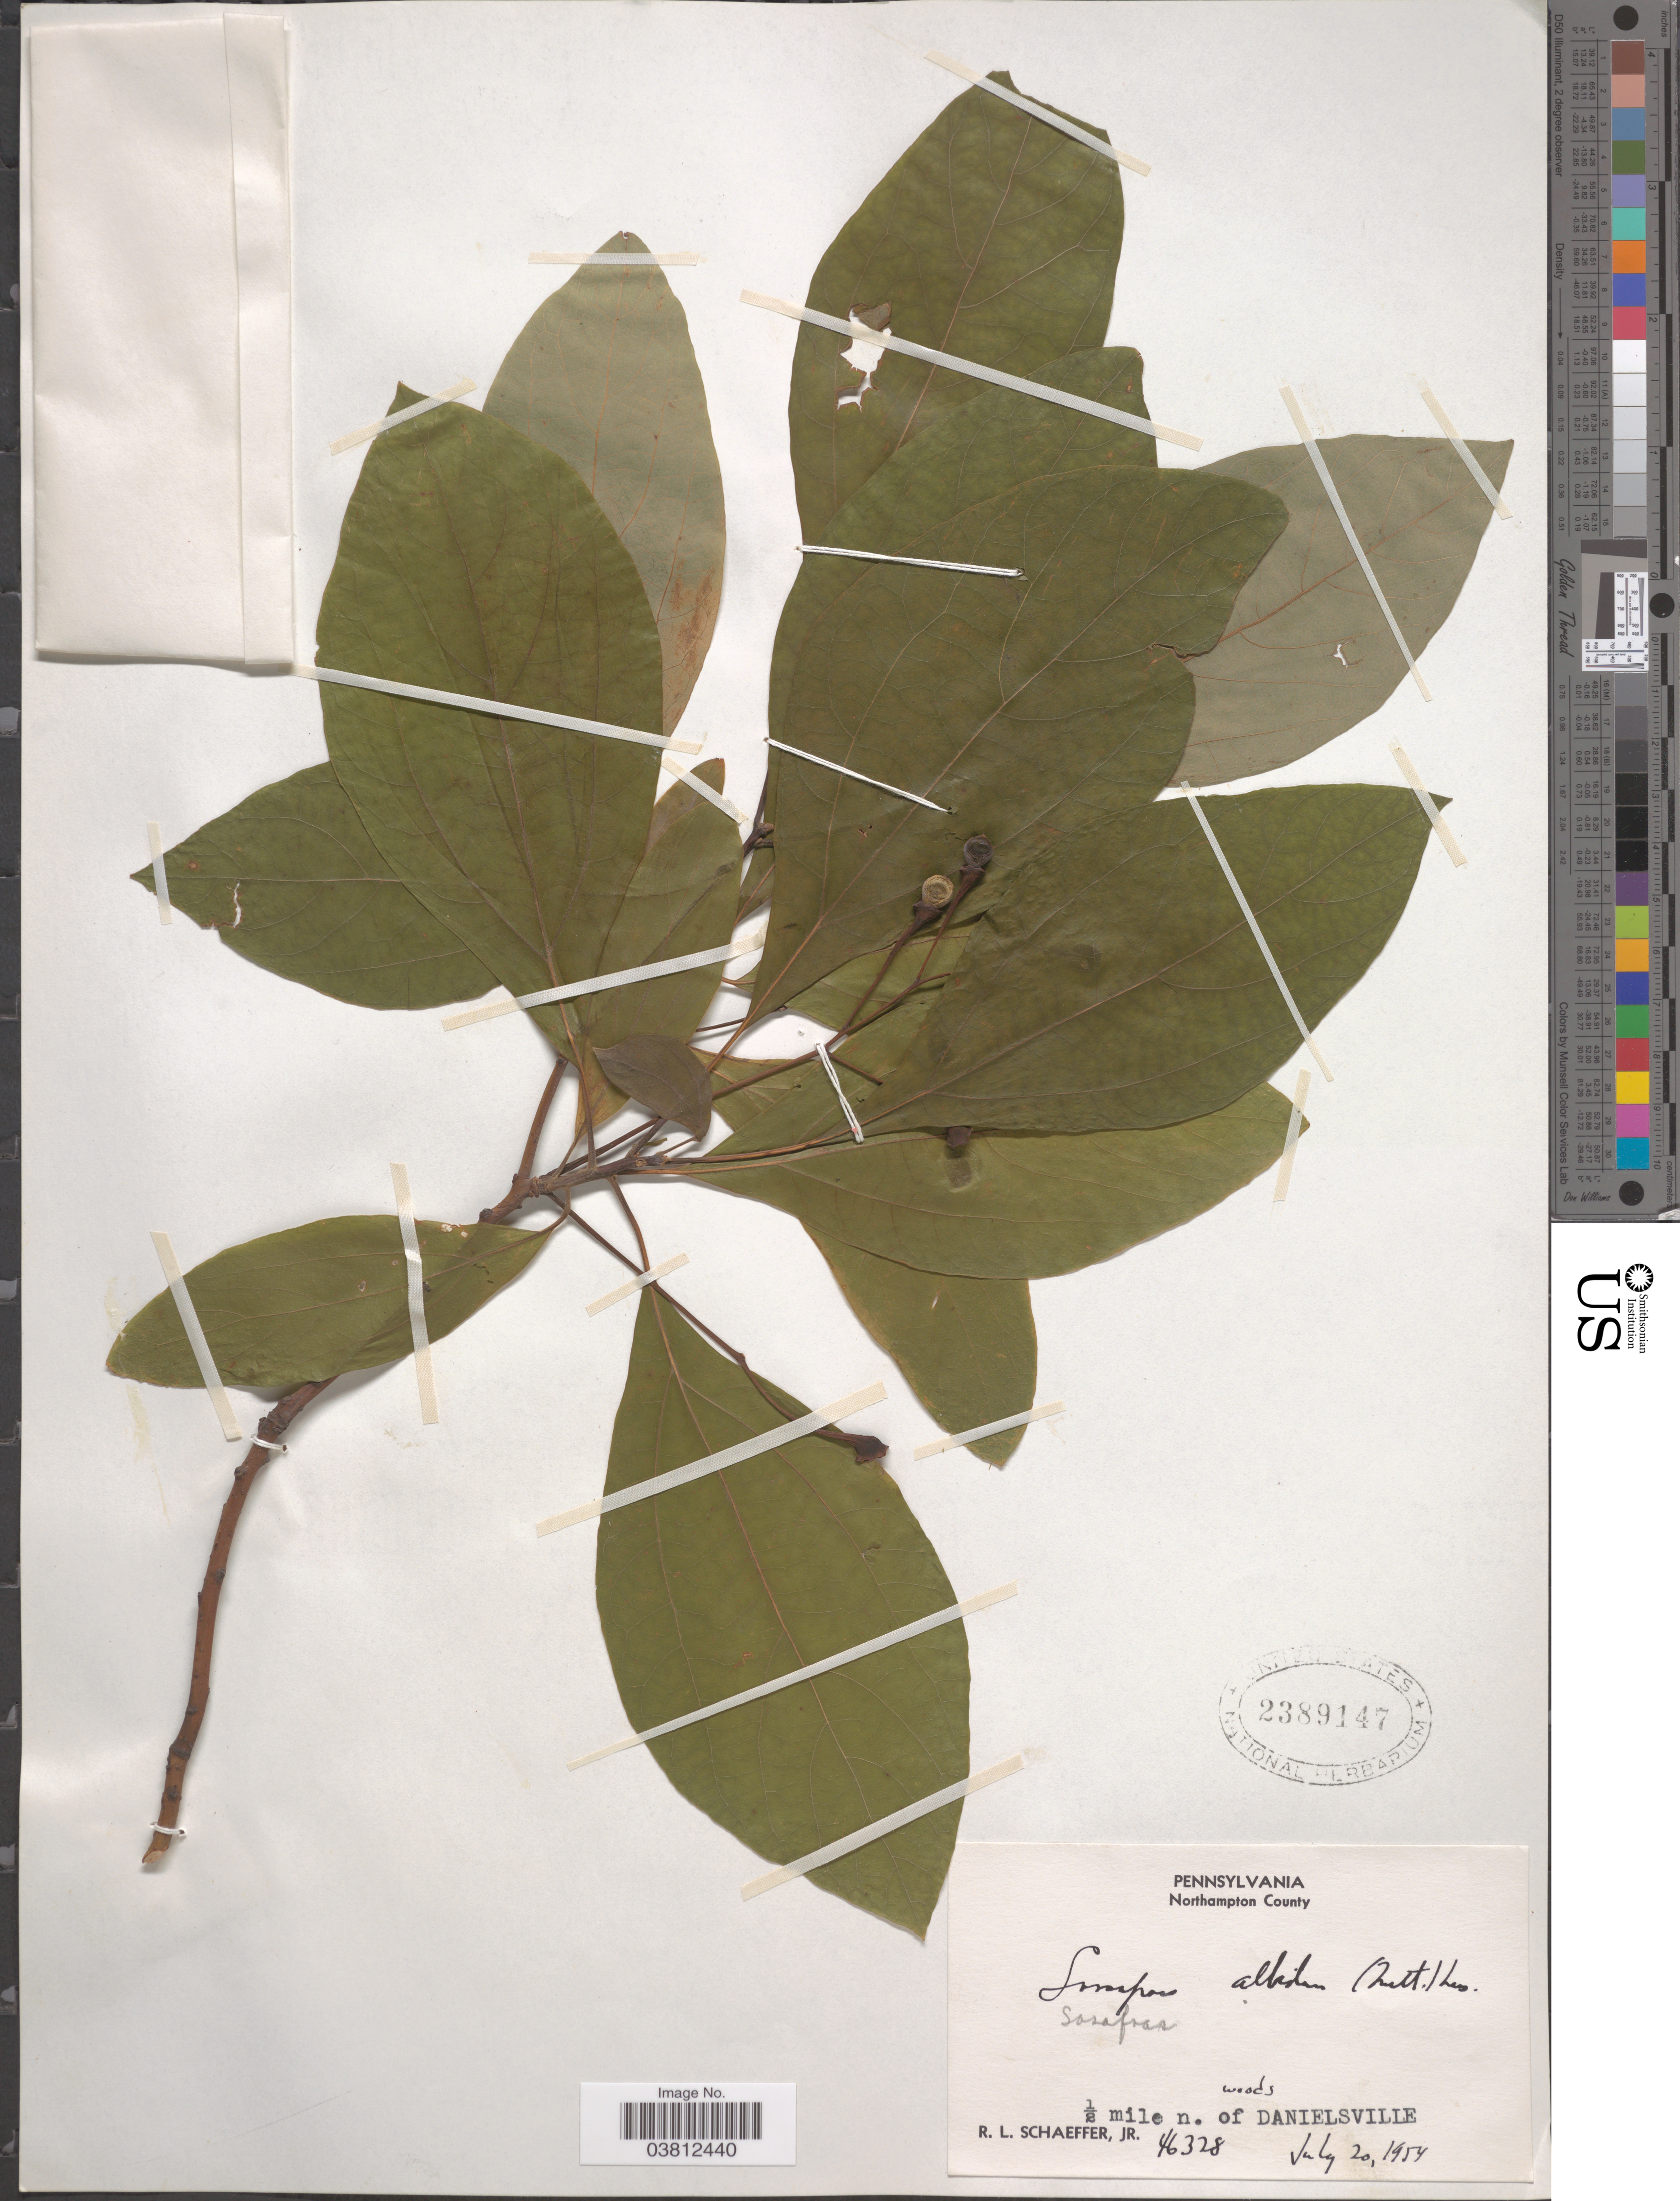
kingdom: Plantae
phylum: Tracheophyta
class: Magnoliopsida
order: Laurales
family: Lauraceae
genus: Sassafras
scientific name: Sassafras albidum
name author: (Nutt.) Nees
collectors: R. L. Schaeffer Jr.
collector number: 46328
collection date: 1954-07-20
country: United States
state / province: Pennsylvania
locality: Northampton County. ½ mile n. of Danielsville.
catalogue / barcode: US 2389147